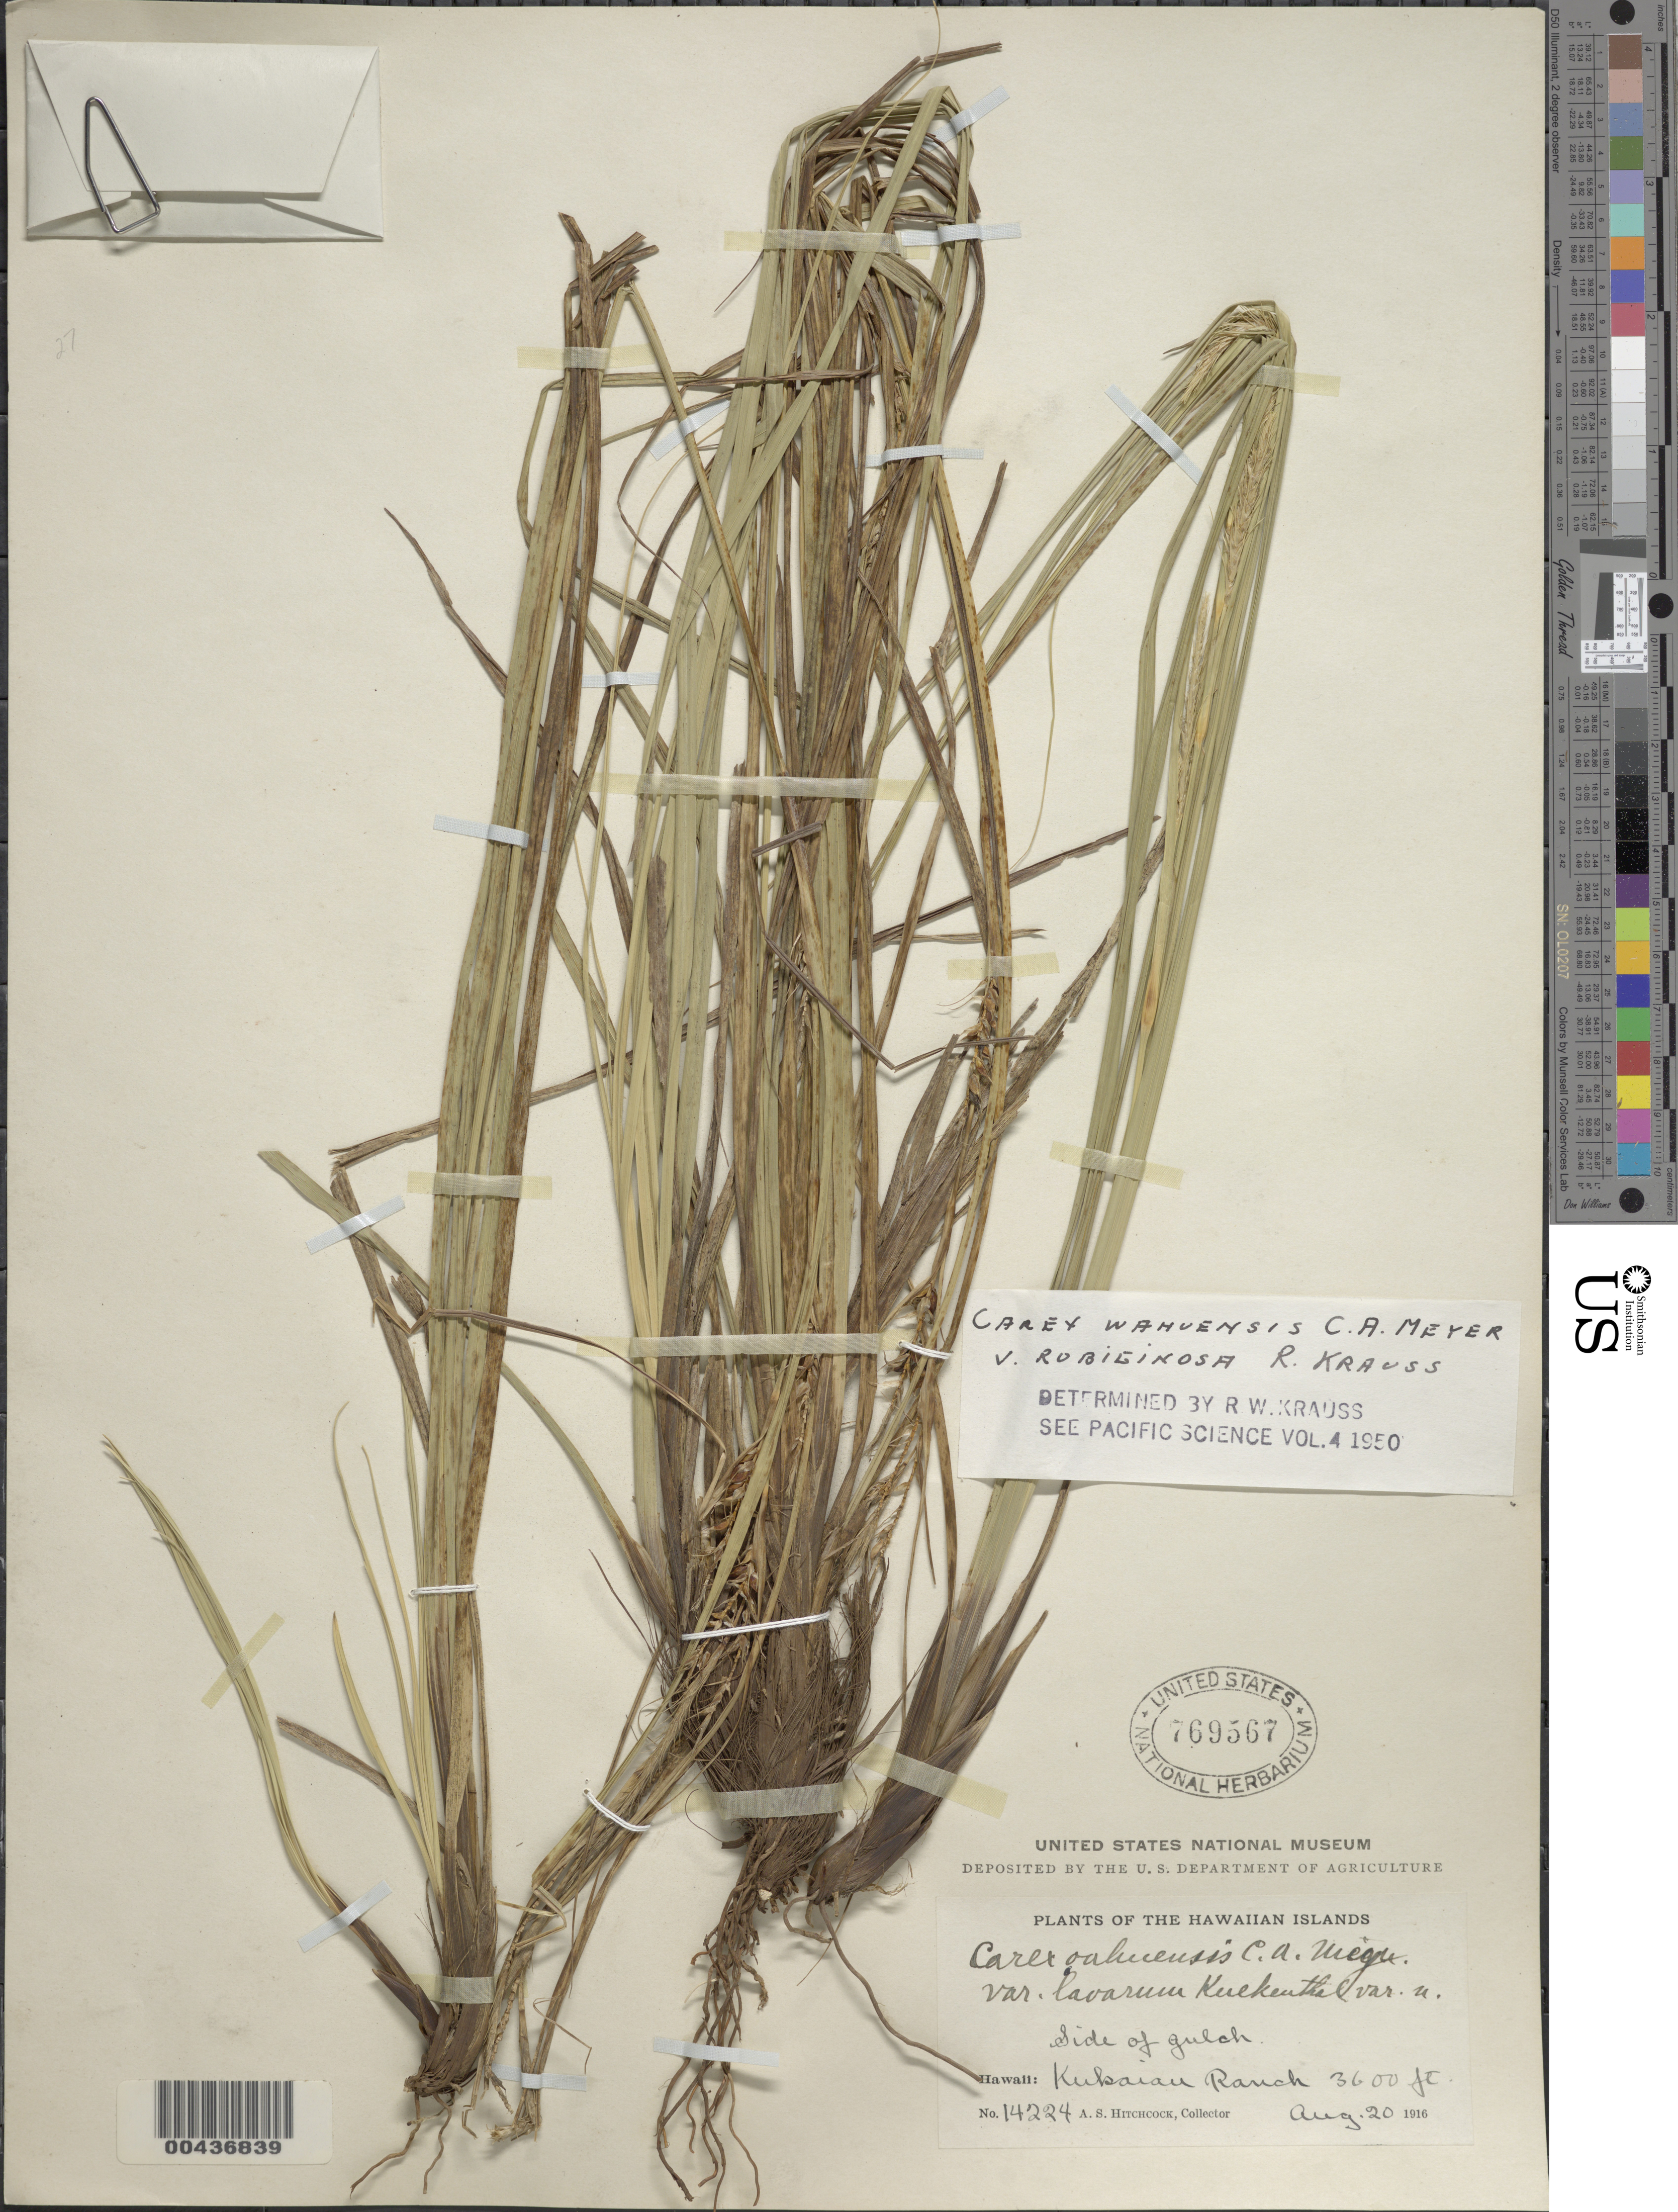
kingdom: Plantae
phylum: Tracheophyta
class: Liliopsida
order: Poales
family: Cyperaceae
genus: Carex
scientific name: Carex wahuensis subsp. rubiginosa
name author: (R.W. Krauss) T. Koyama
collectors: A. S. Hitchcock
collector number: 14224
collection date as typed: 20 Aug 1916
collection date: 1916-08-20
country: United States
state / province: Hawaii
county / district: Hawaii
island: Hawaii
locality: Kukaiau Ranch.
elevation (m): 1097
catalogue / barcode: US 769567